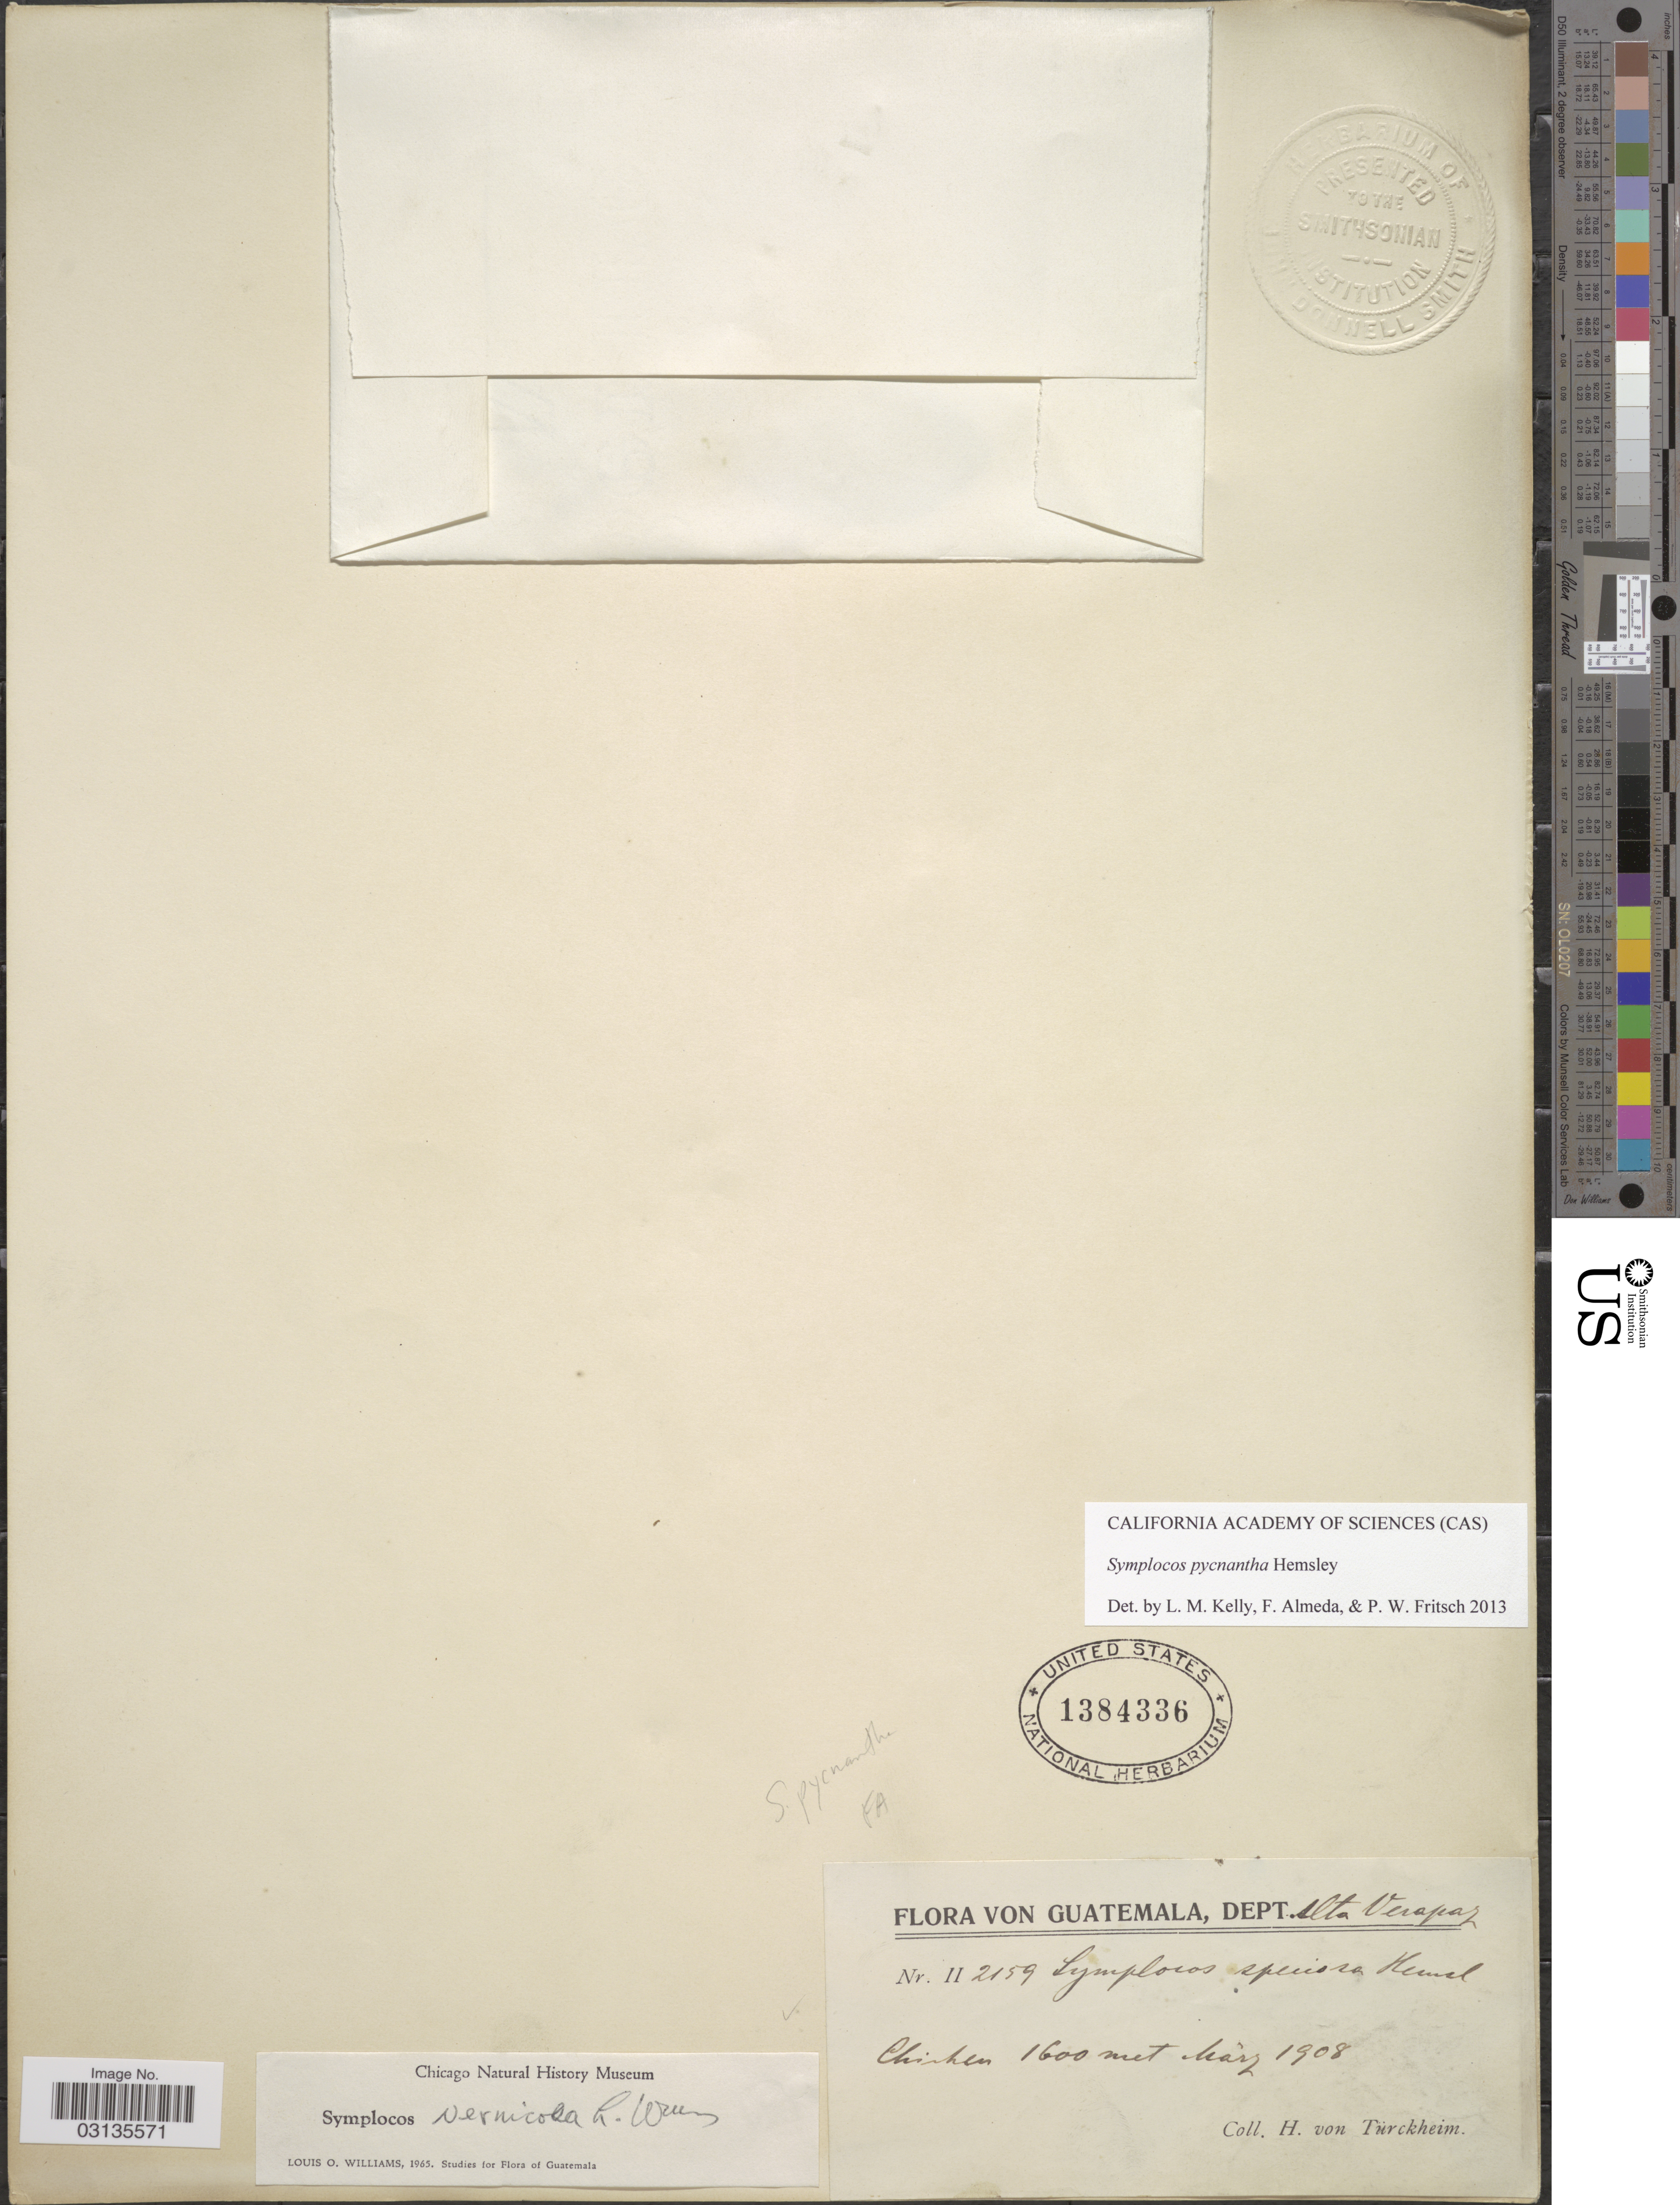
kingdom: Plantae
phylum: Tracheophyta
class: Magnoliopsida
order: Ericales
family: Symplocaceae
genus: Symplocos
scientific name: Symplocos pycnantha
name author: Hemsl.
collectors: H. von Türckheim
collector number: II2159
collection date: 1908-03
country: Guatemala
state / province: Alta Verapaz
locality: Dept. Alta Verapaz. Chichen.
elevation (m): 1600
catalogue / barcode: US 1384336